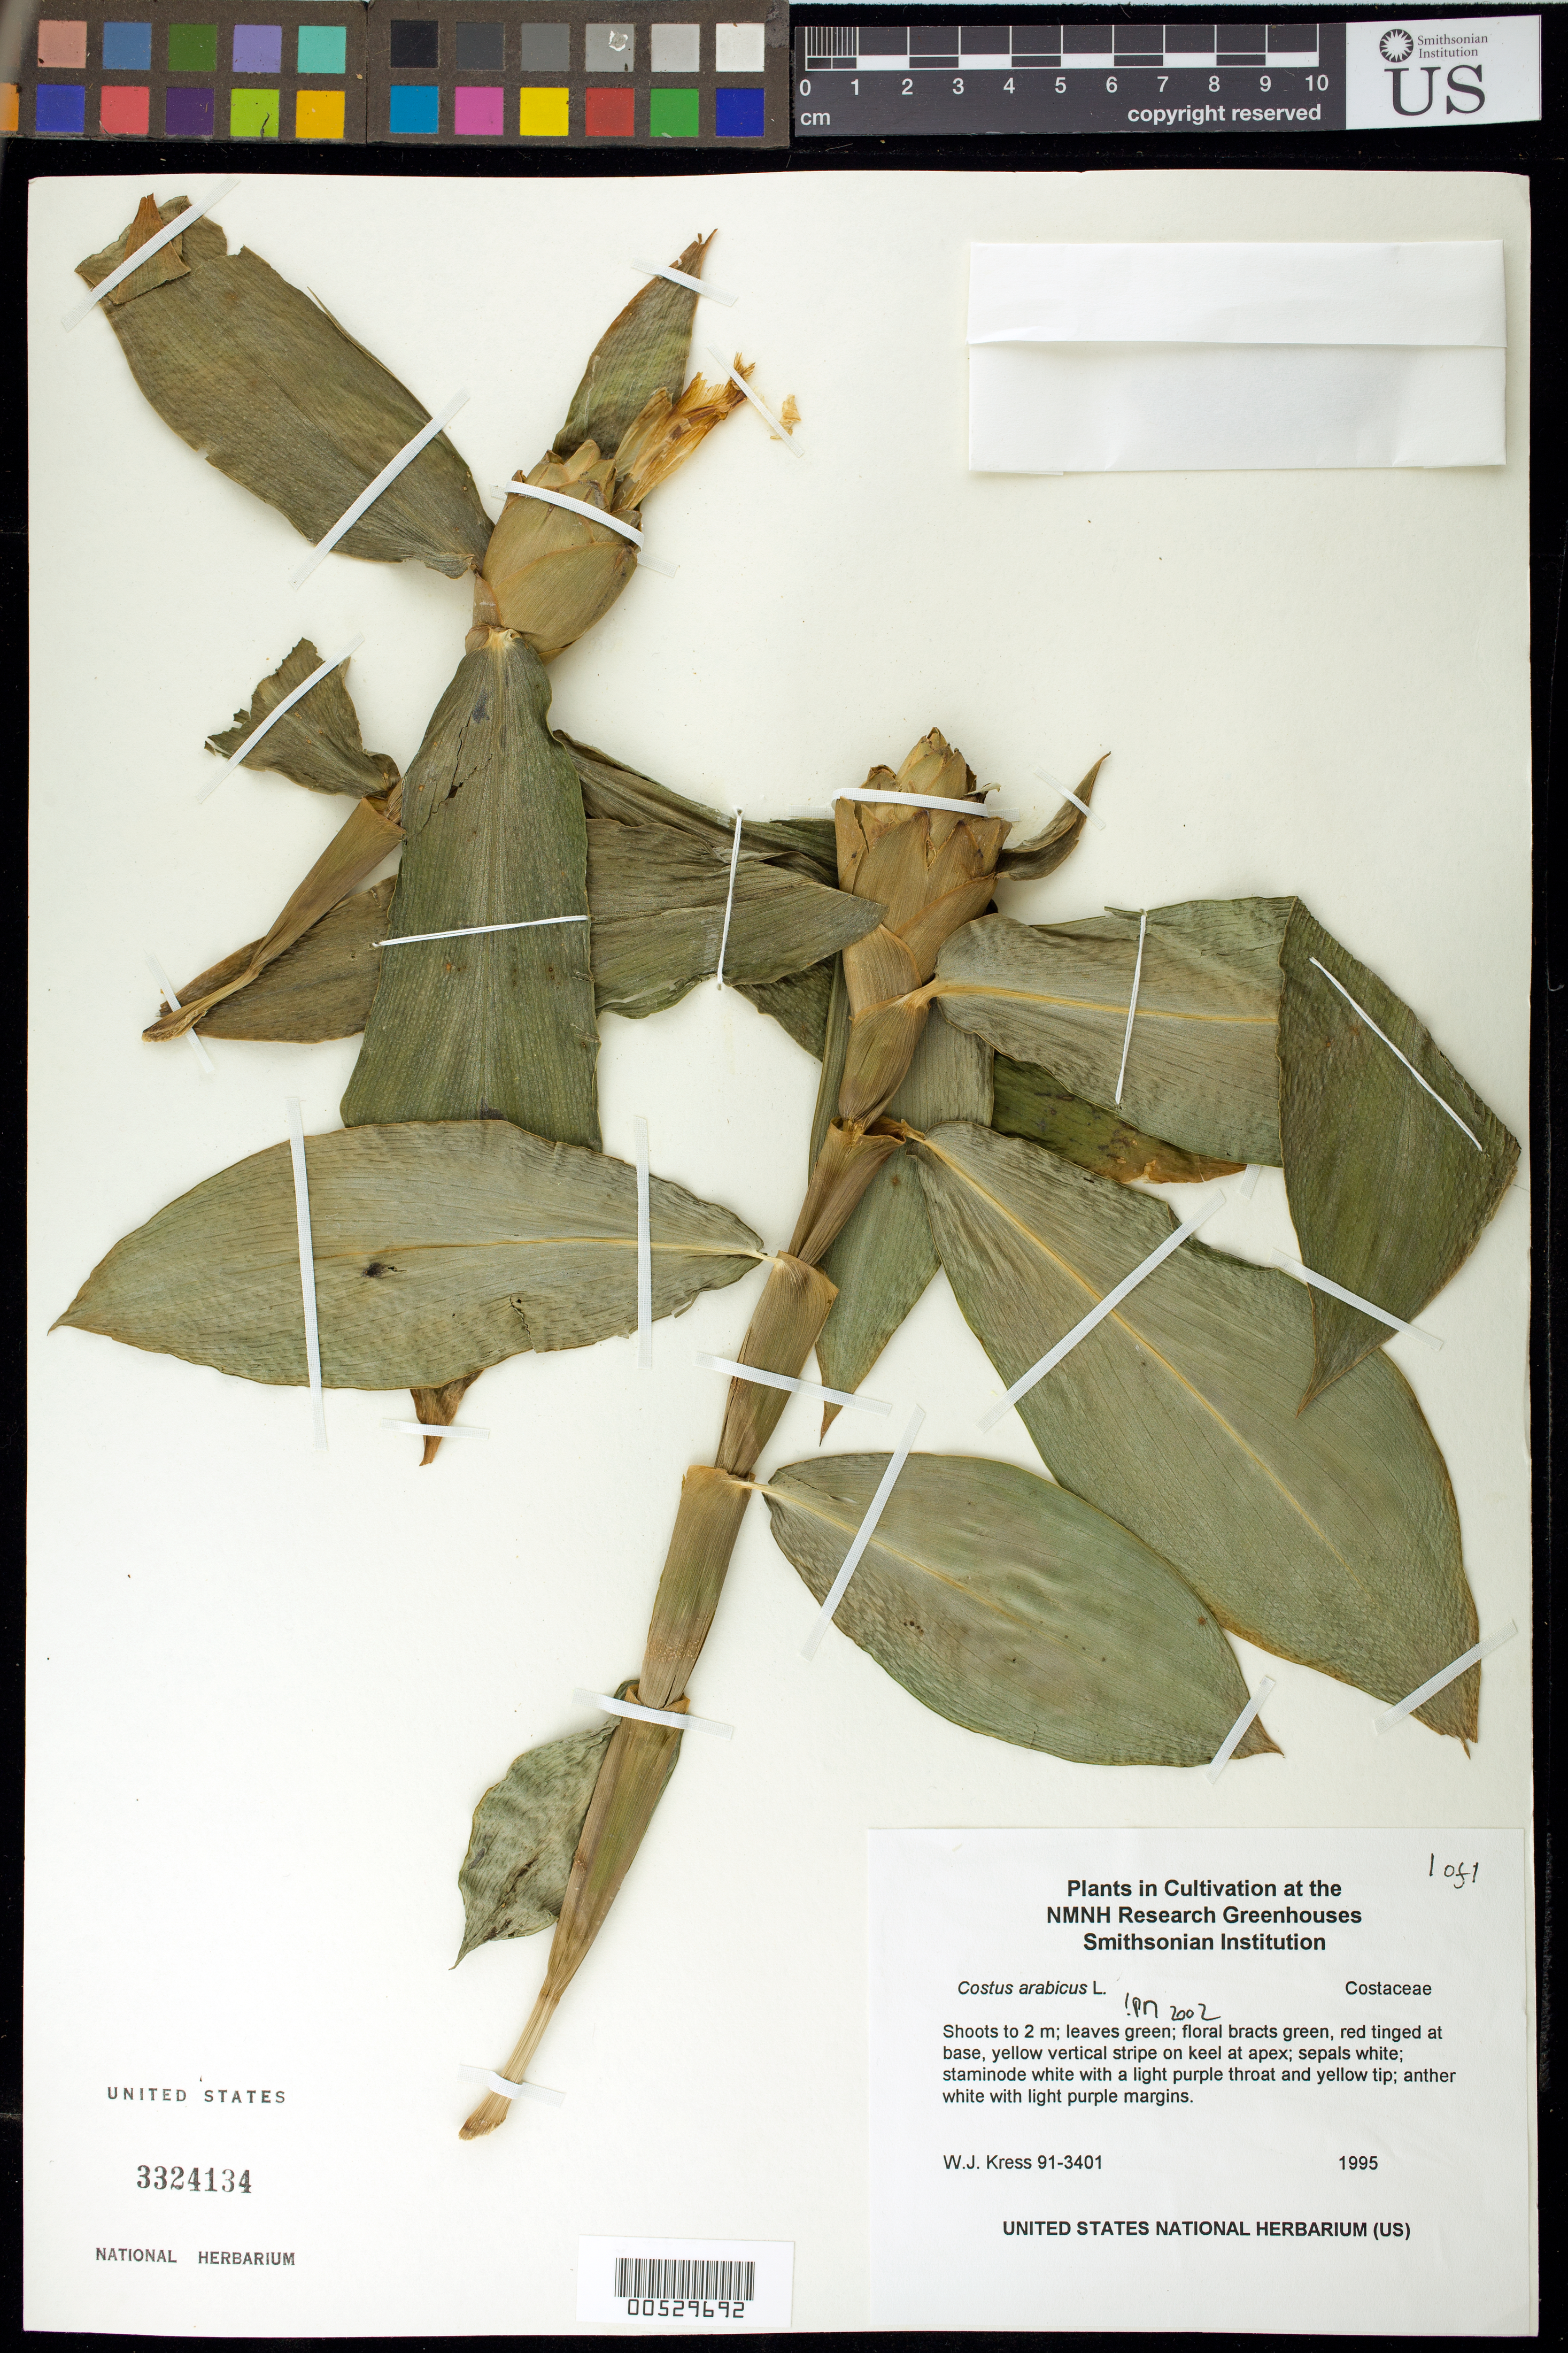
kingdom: Plantae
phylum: Tracheophyta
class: Liliopsida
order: Zingiberales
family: Costaceae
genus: Costus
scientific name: Costus arabicus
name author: L.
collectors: W. J. Kress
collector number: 91-3401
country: United States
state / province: Maryland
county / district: Prince George's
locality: ex hort. Cultivated at NMNH greenhouse from plants sent by Tom Wood.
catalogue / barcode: US 3324134